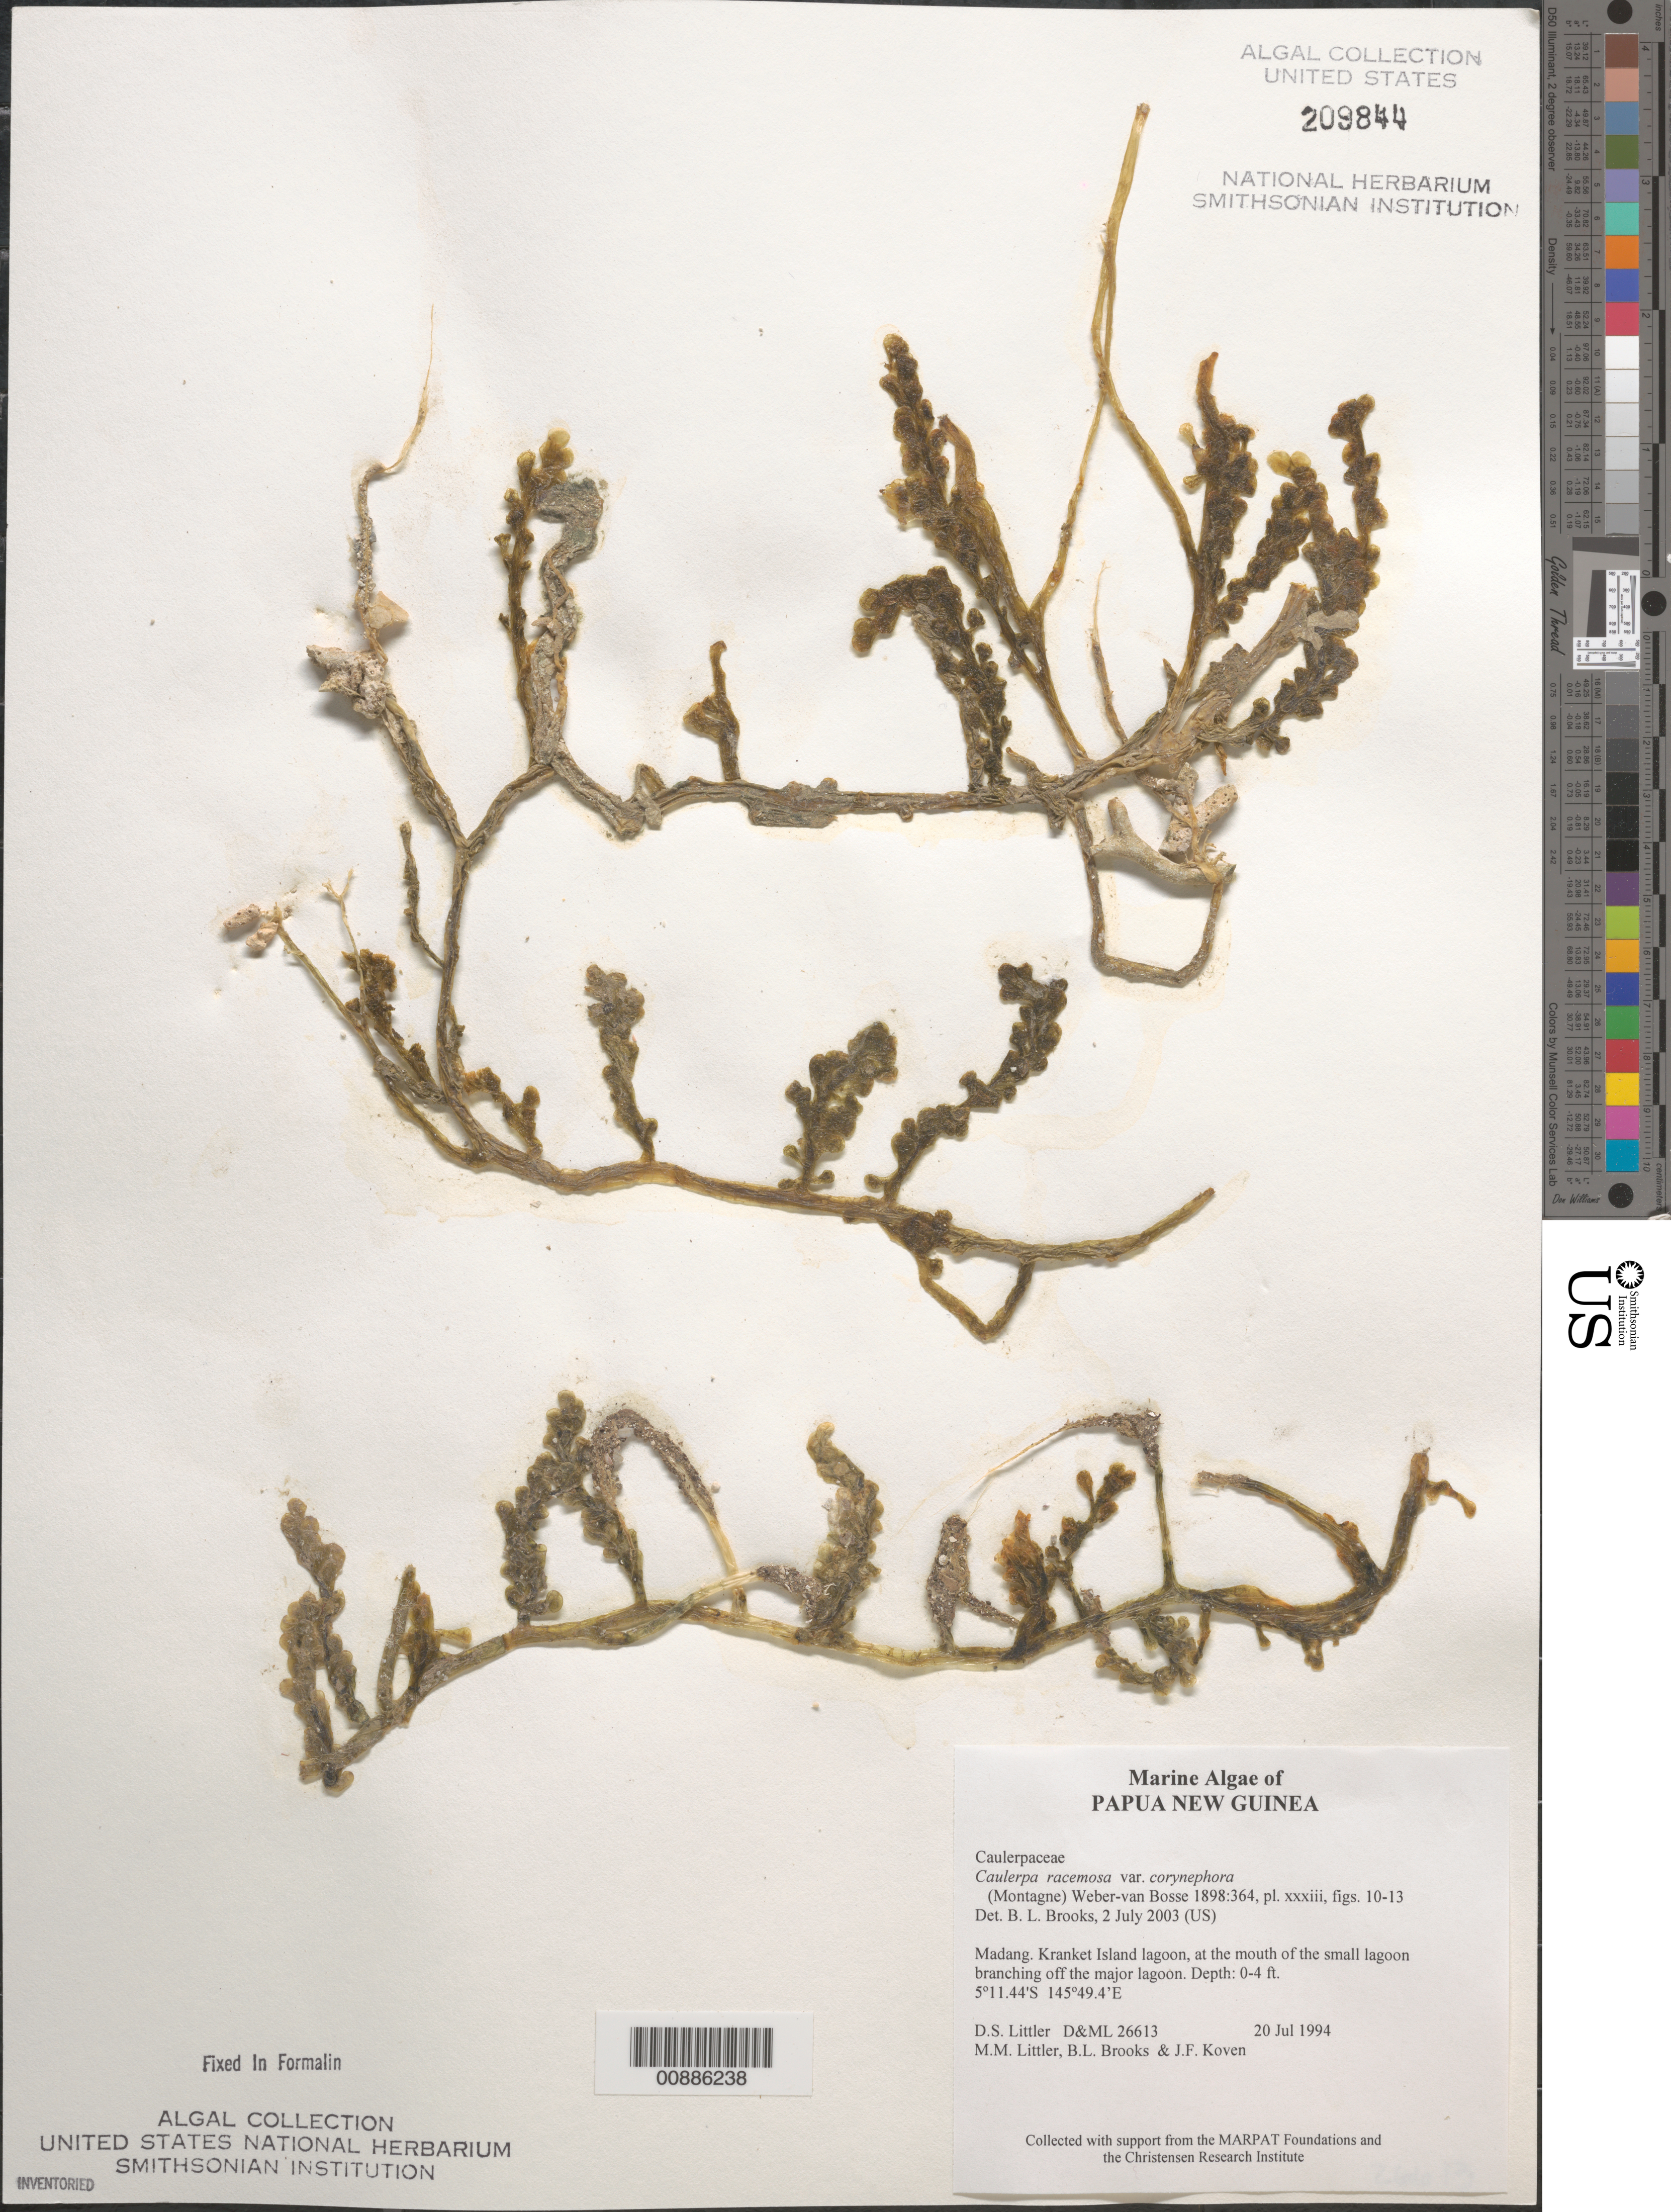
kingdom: Plantae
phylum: Chlorophyta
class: Ulvophyceae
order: Bryopsidales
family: Caulerpaceae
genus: Caulerpa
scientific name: Caulerpa racemosa var. corynephora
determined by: Brooks, B. L., (BOT), Smithsonian Institution - National Museum of Natural History (UNITED STATES)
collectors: D. S. Littler, M. M. Littler, B. Brooks & J. Koven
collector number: D&ML 26613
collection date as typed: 20 Jul 1994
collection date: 1994-07-20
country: Papua New Guinea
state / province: Madang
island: Kranket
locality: Kranket Island lagoon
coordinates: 5 11.44'S, 145 49.4'E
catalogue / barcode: US 209844